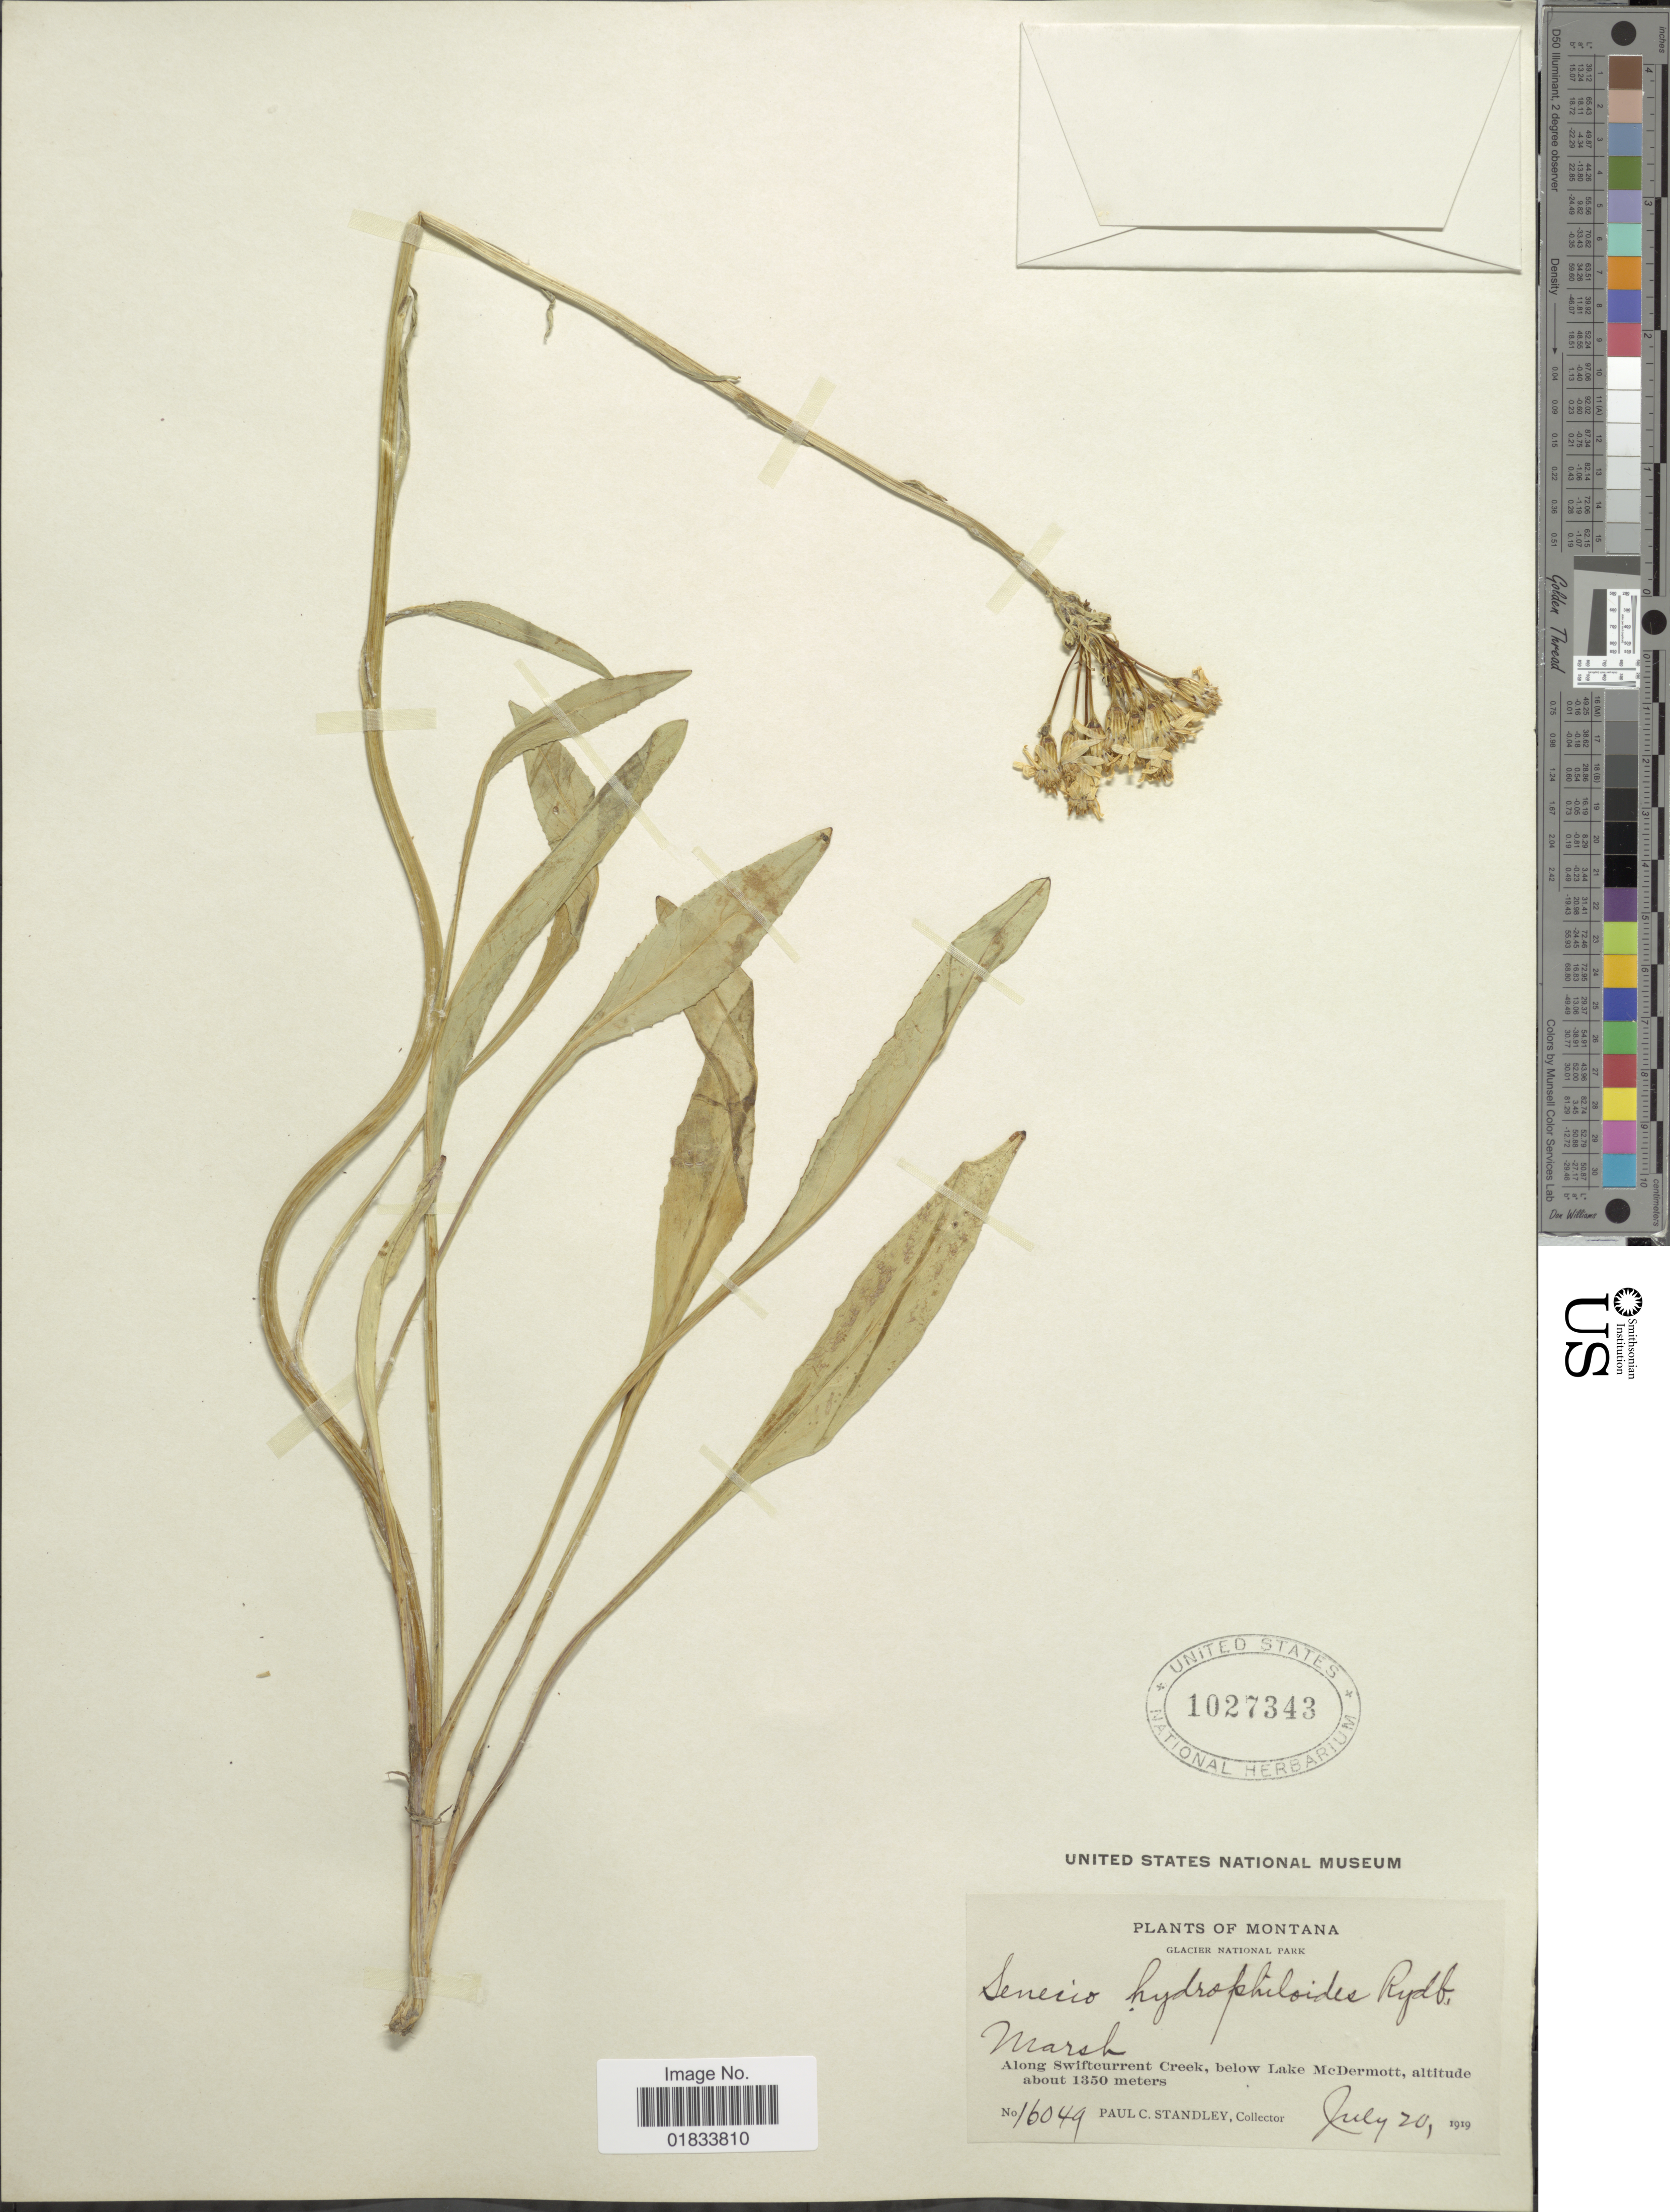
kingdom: Plantae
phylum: Tracheophyta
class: Magnoliopsida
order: Asterales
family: Asteraceae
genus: Senecio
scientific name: Senecio hydrophiloides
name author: Rydb.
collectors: P. C. Standley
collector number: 16049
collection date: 1919-07-20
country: United States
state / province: Montana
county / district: Glacier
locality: Glacier National Park, along Swiftcurrent Creek, below Lake McDermott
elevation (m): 1350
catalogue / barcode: US 1027343